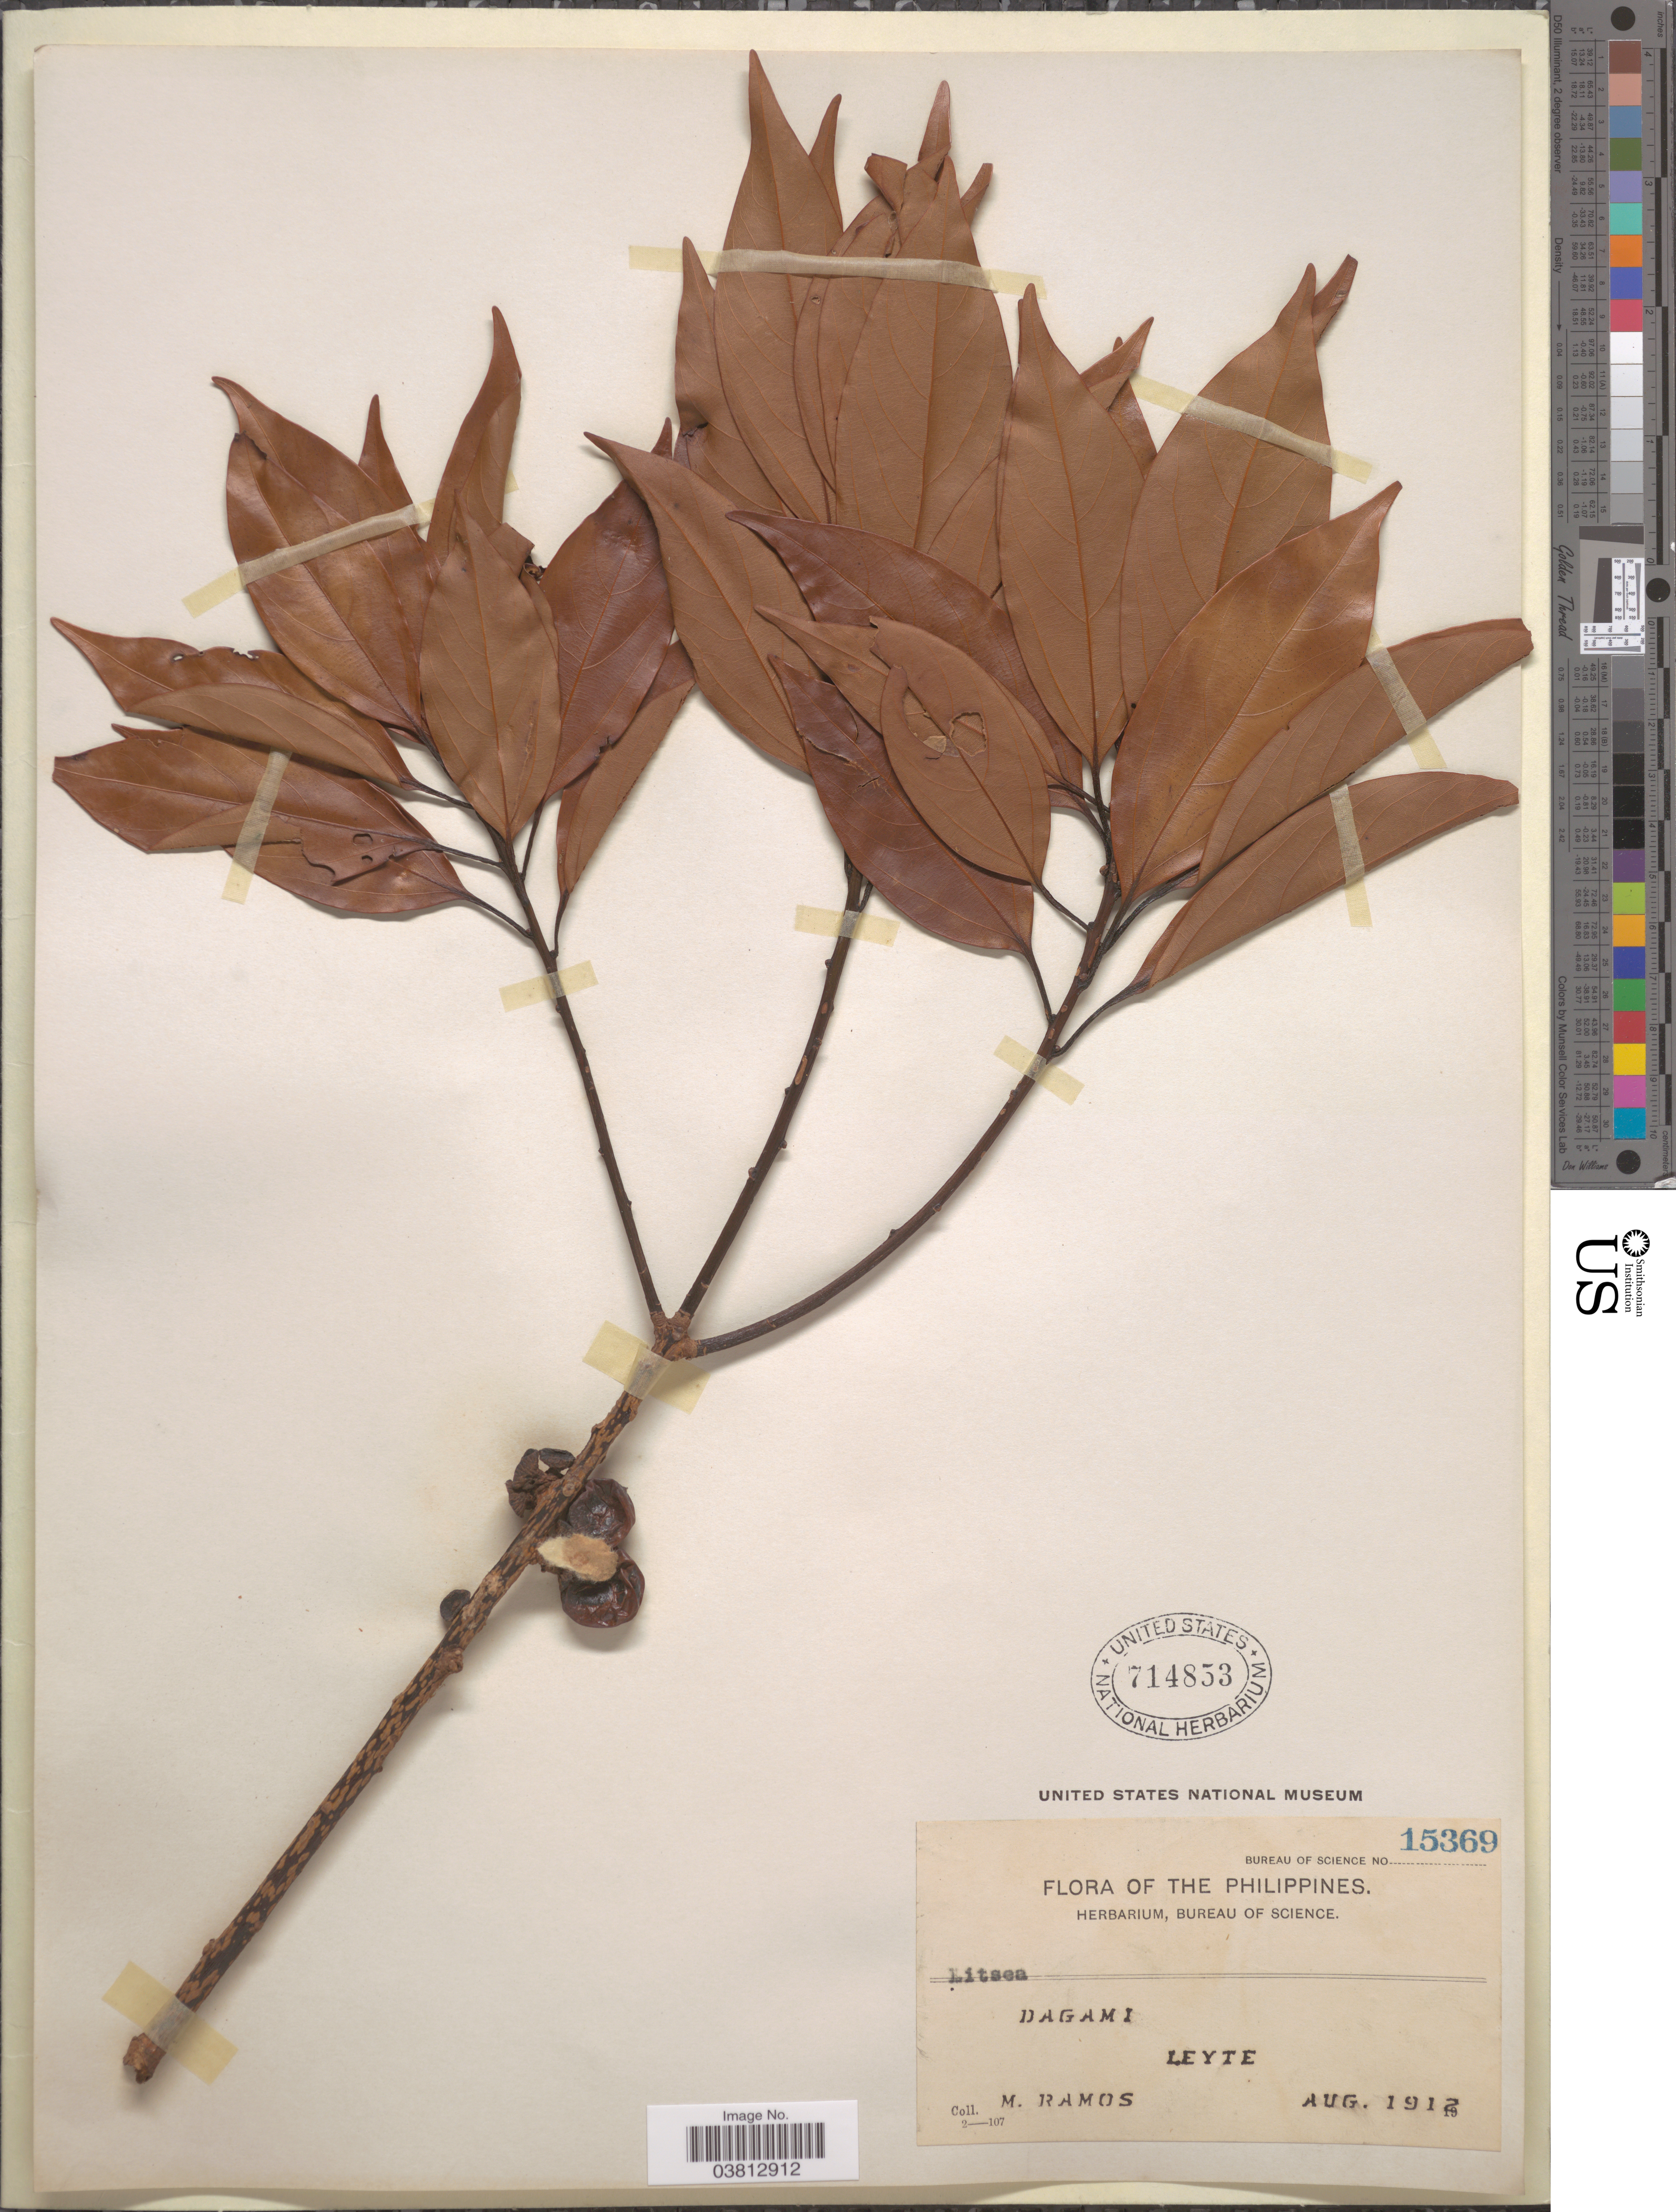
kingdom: Plantae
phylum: Tracheophyta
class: Magnoliopsida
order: Laurales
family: Lauraceae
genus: Neolitsea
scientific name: Neolitsea sp.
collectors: M. Ramos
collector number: Bureau of Science 15369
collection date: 1912-08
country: Philippines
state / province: Eastern Visayas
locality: Dagami, Leyte.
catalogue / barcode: US 714853